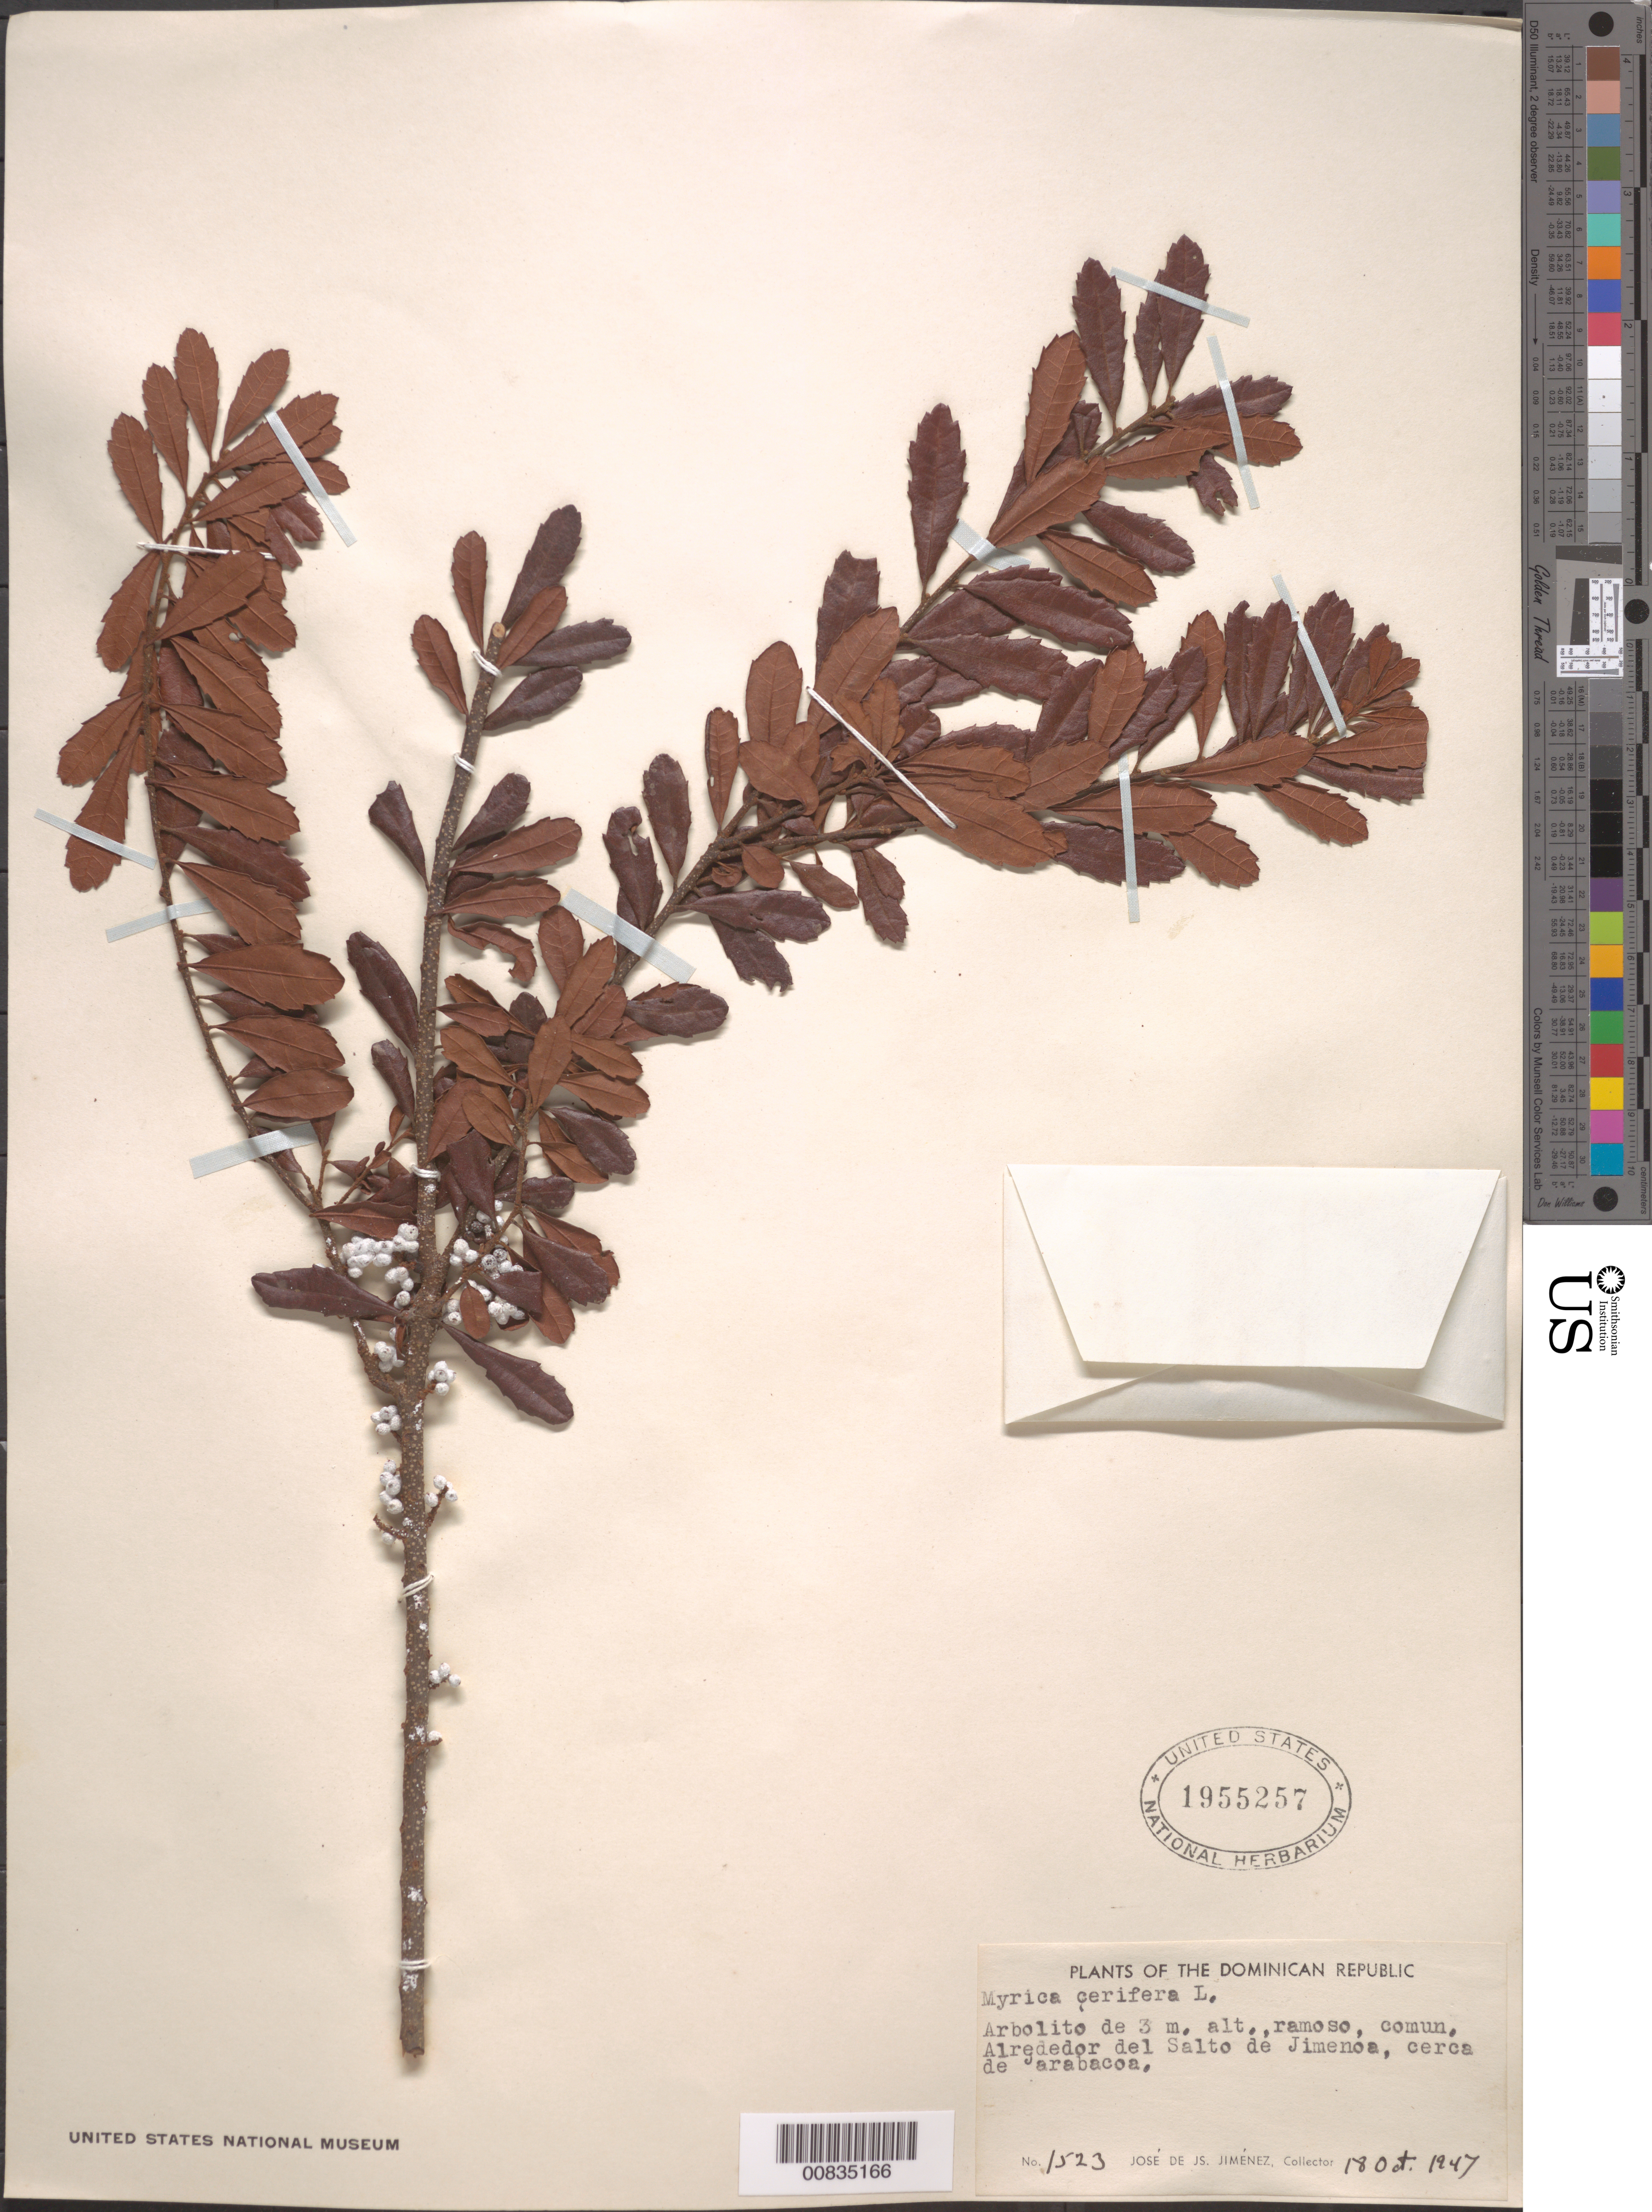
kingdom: Plantae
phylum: Tracheophyta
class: Magnoliopsida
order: Fagales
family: Myricaceae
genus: Myrica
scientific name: Myrica cerifera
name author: L.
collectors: J. J. Jiménez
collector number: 1523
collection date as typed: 18 Oct 1947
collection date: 1947-10-18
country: Dominican Republic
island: Hispaniola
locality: Alrededor del Salto de Jimenoa, cerca de Jarabacoa.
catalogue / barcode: US 1955257